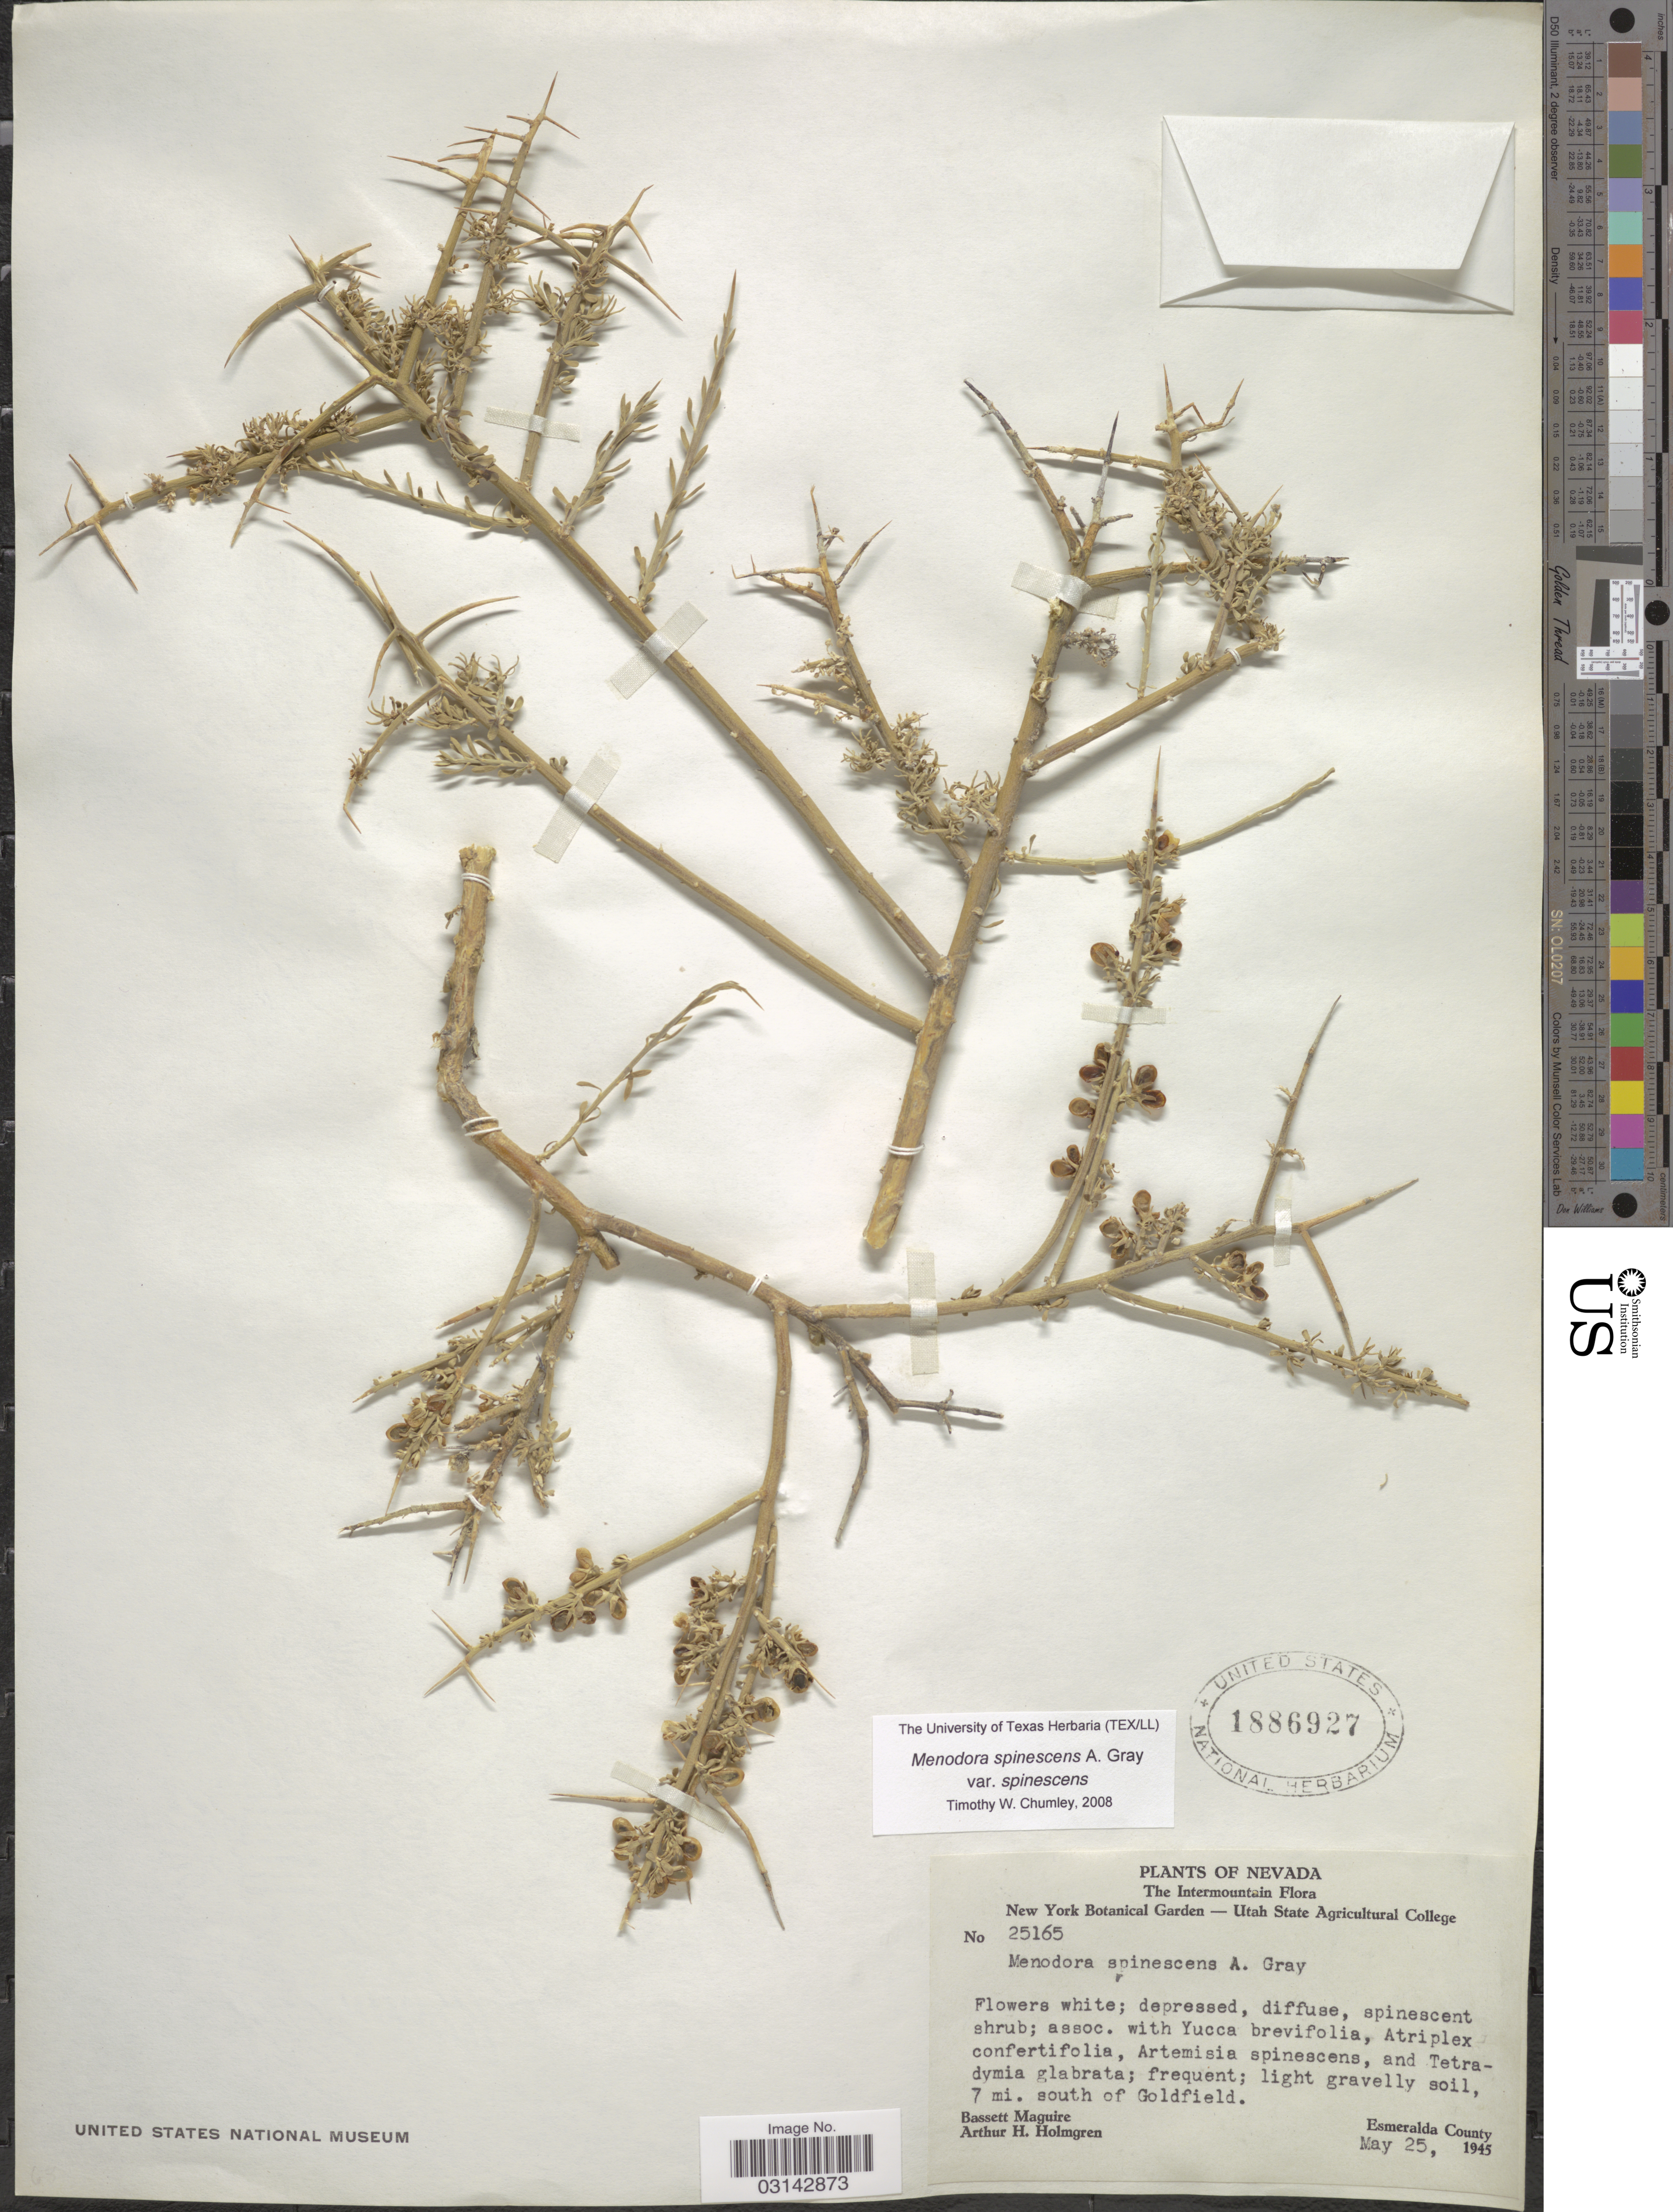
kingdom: Plantae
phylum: Tracheophyta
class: Magnoliopsida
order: Lamiales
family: Oleaceae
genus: Menodora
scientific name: Menodora spinescens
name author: A. Gray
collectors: B. Maguire & A. H. Holmgren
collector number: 25165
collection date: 1945-05-25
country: United States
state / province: Nevada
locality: The Intermountain. 7 mi. south of Goldfield. Esmeralda County.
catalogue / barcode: US 1886927